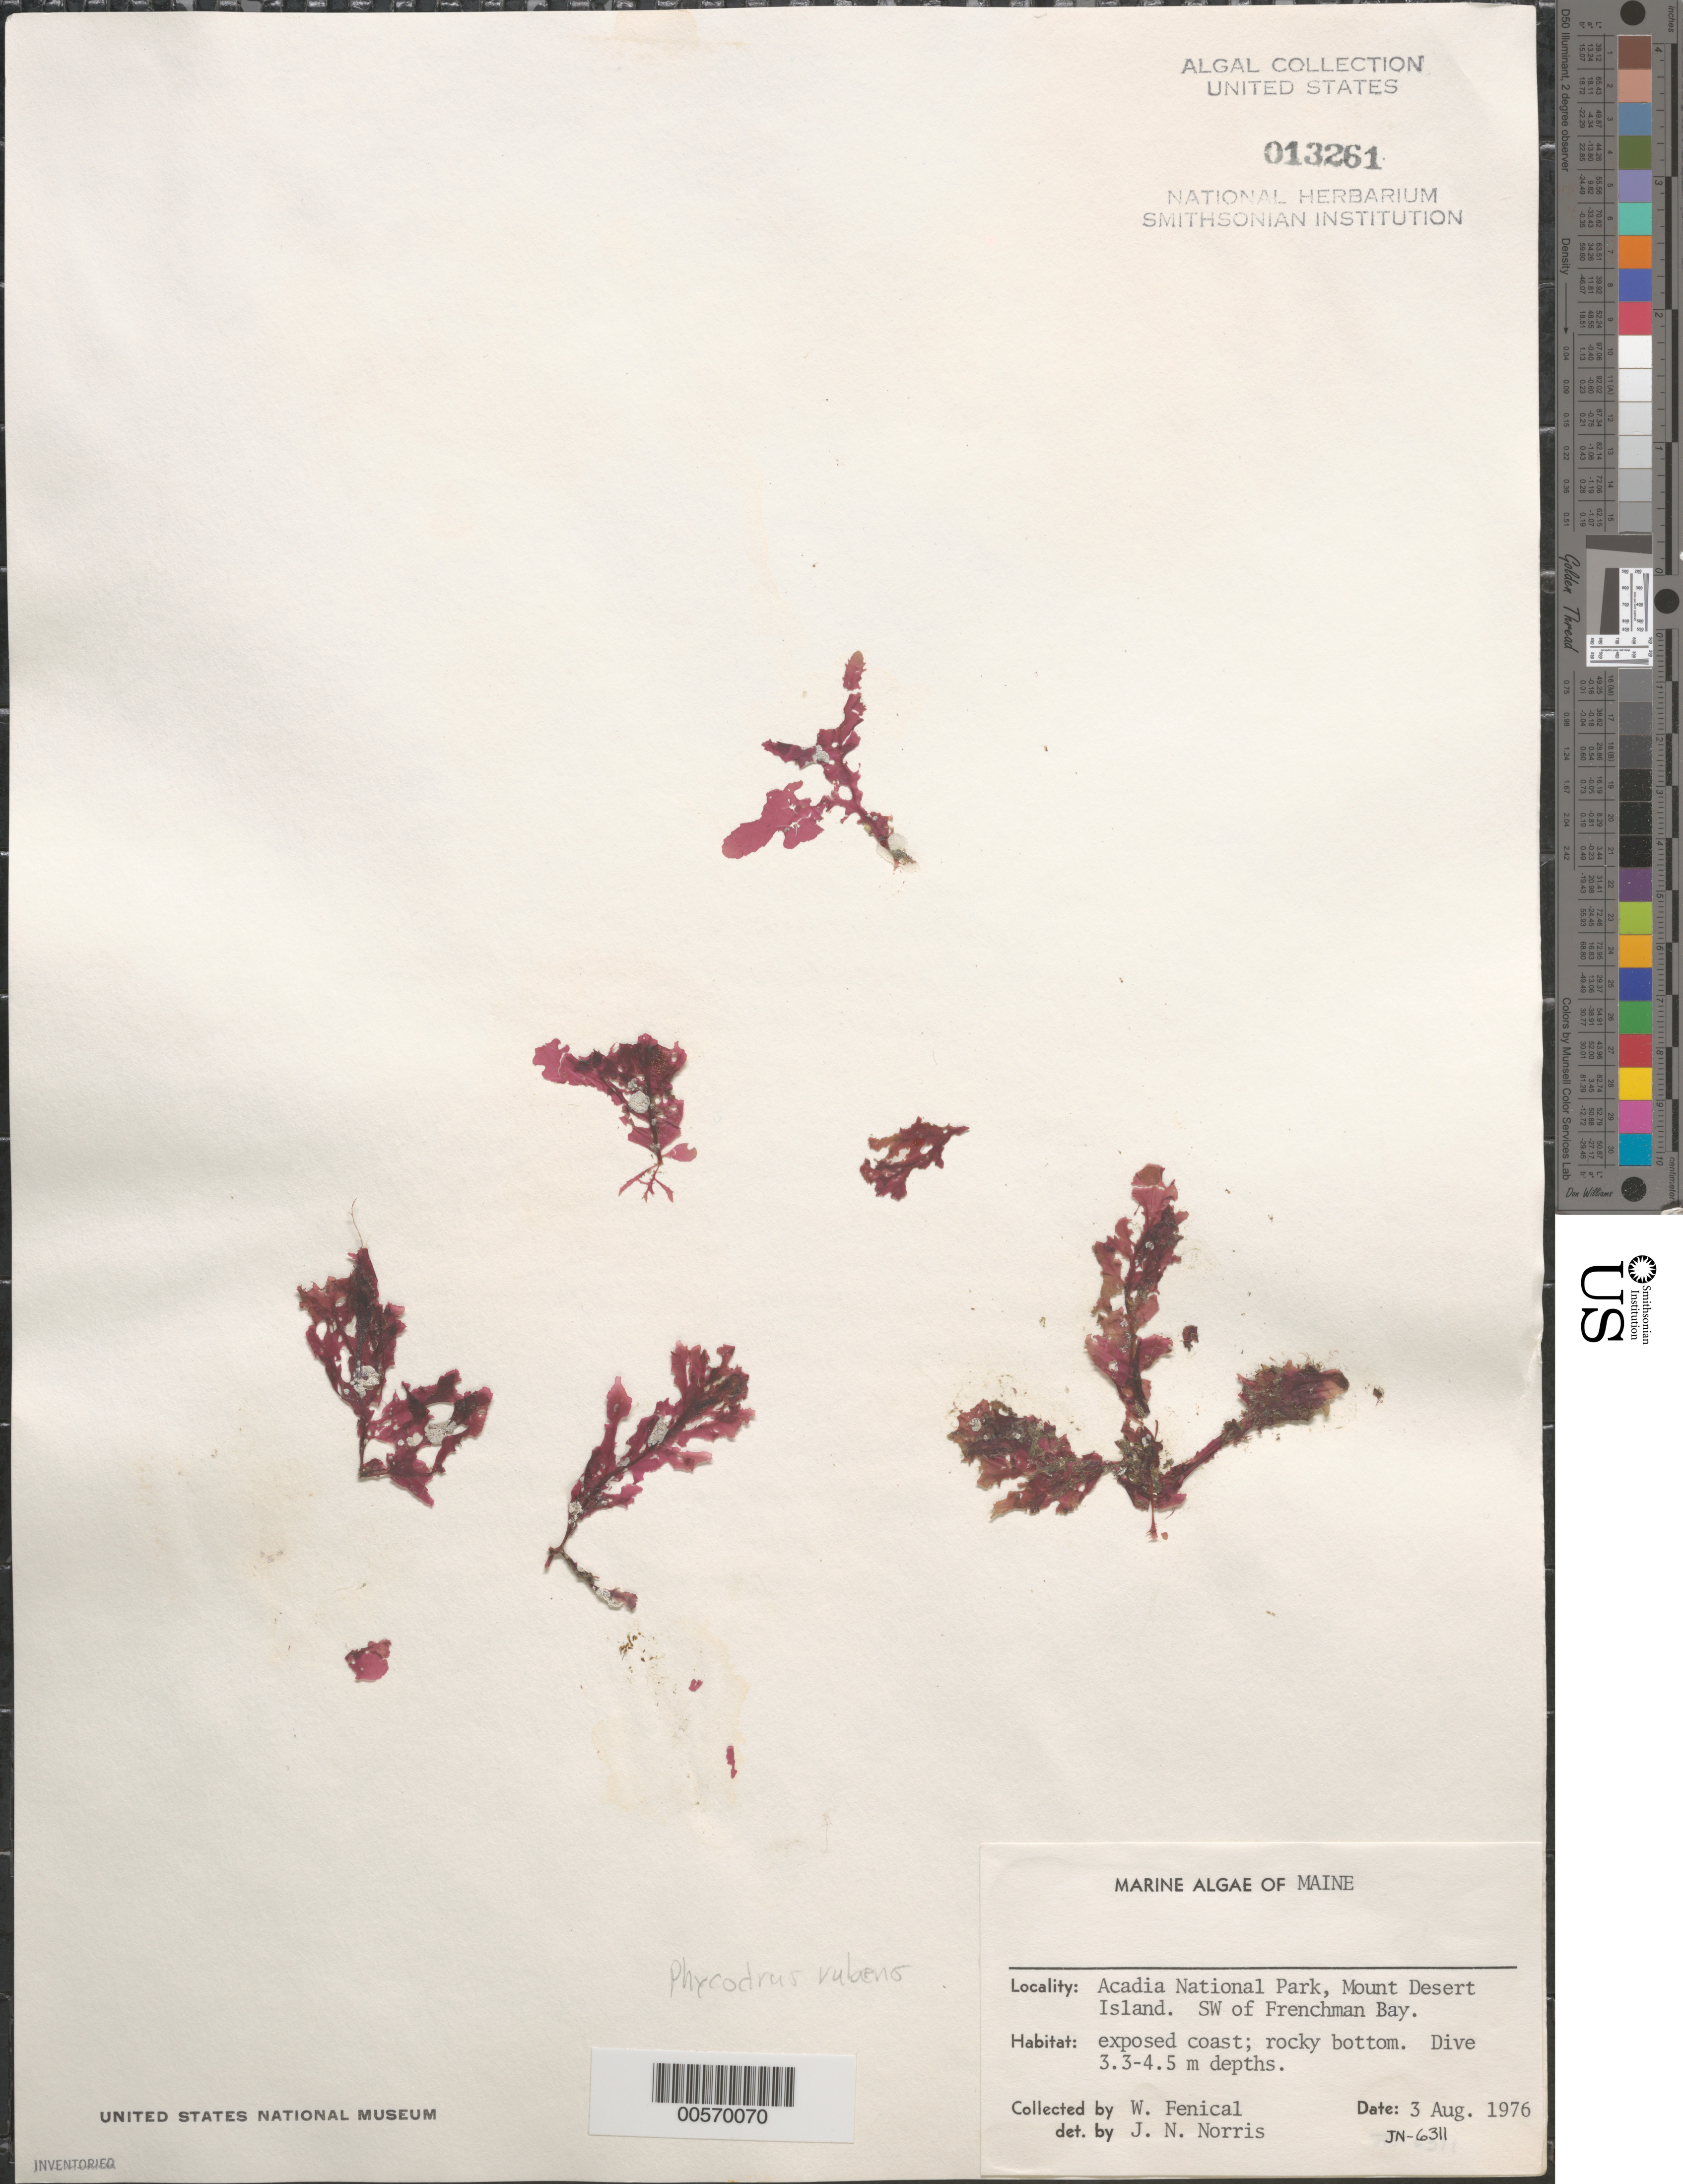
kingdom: Plantae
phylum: Rhodophyta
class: Florideophyceae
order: Ceramiales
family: Delesseriaceae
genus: Phycodrys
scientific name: Phycodrys rubens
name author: (L.) Batters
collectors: W. Fenical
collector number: Jn-6311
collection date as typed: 03 Aug 1976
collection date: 1976-08-03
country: United States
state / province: Maine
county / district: Hancock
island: Mount Desert Island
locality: Acadia National Park, southwest of Frenchman Bay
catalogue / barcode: US 13261